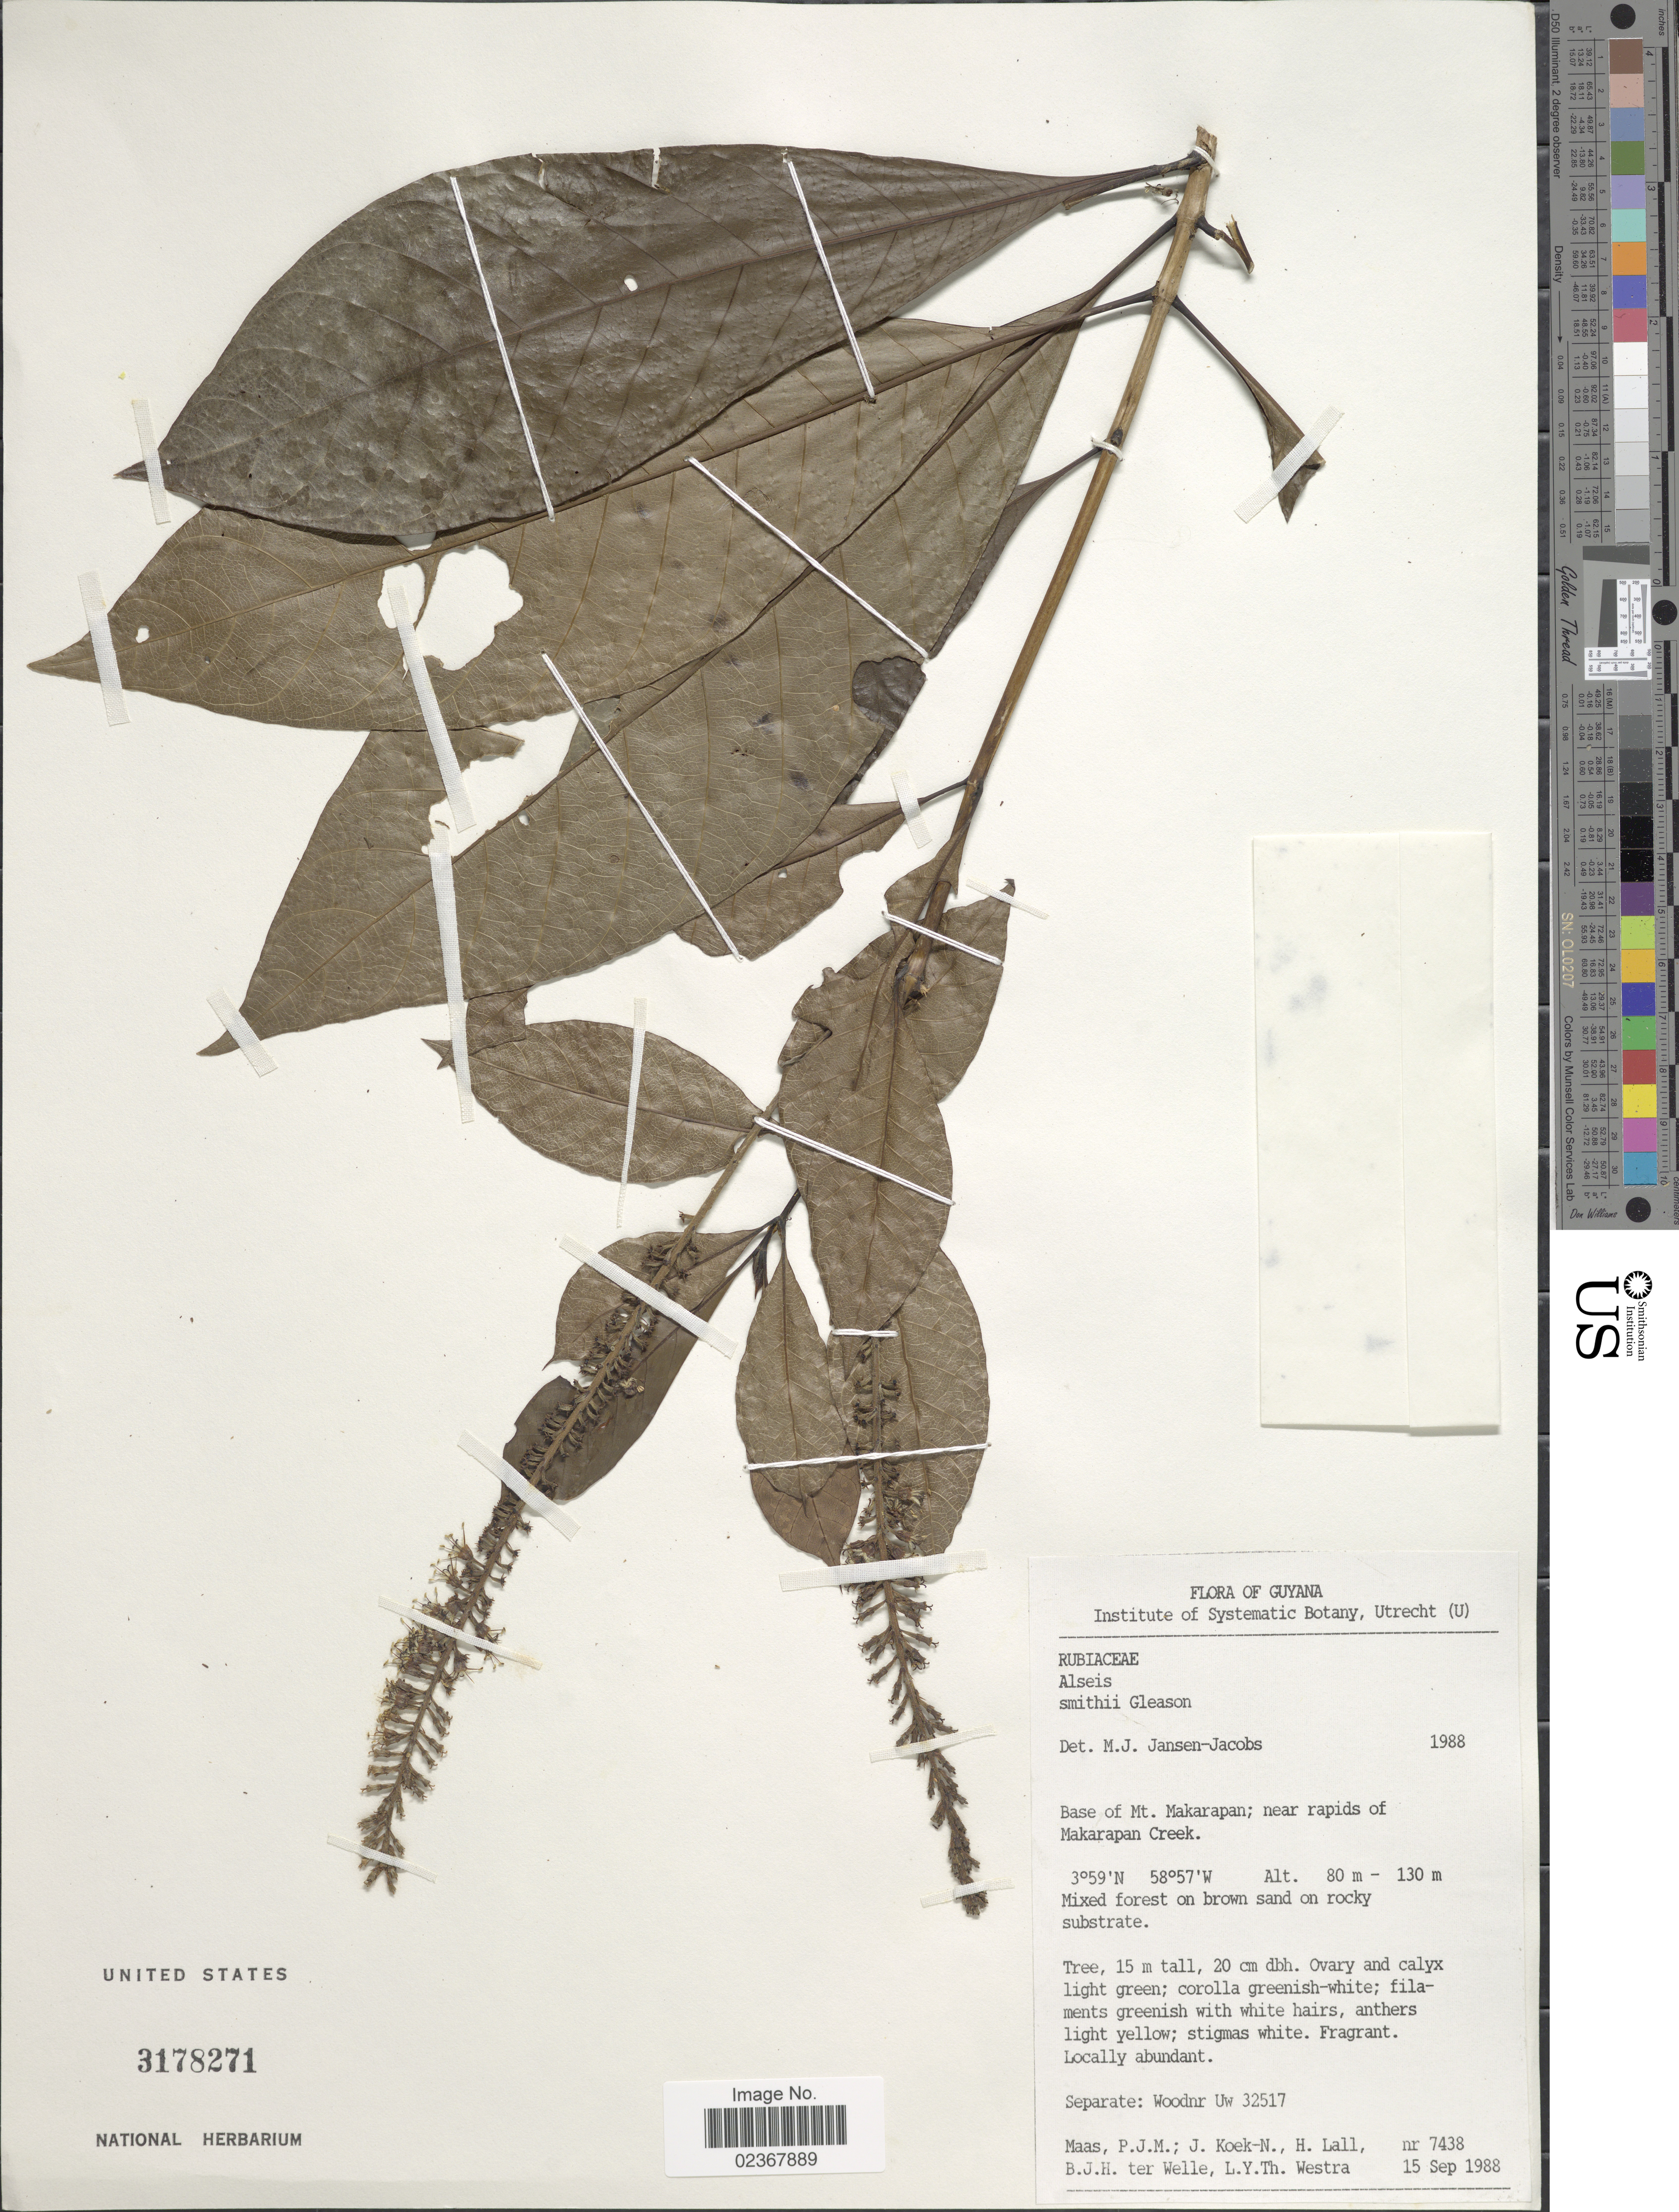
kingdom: Plantae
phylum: Tracheophyta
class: Magnoliopsida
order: Gentianales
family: Rubiaceae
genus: Alseis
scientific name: Alseis smithii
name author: Standl.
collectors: P. Maas, J. Koek-Noorman, H. Lall, B. Welle & L. Y. T. Westra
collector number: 7438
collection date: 1988-09-15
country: Guyana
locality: Base of Mt. Makarapan; near rapids of Makaran Creek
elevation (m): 80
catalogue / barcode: US 3178271